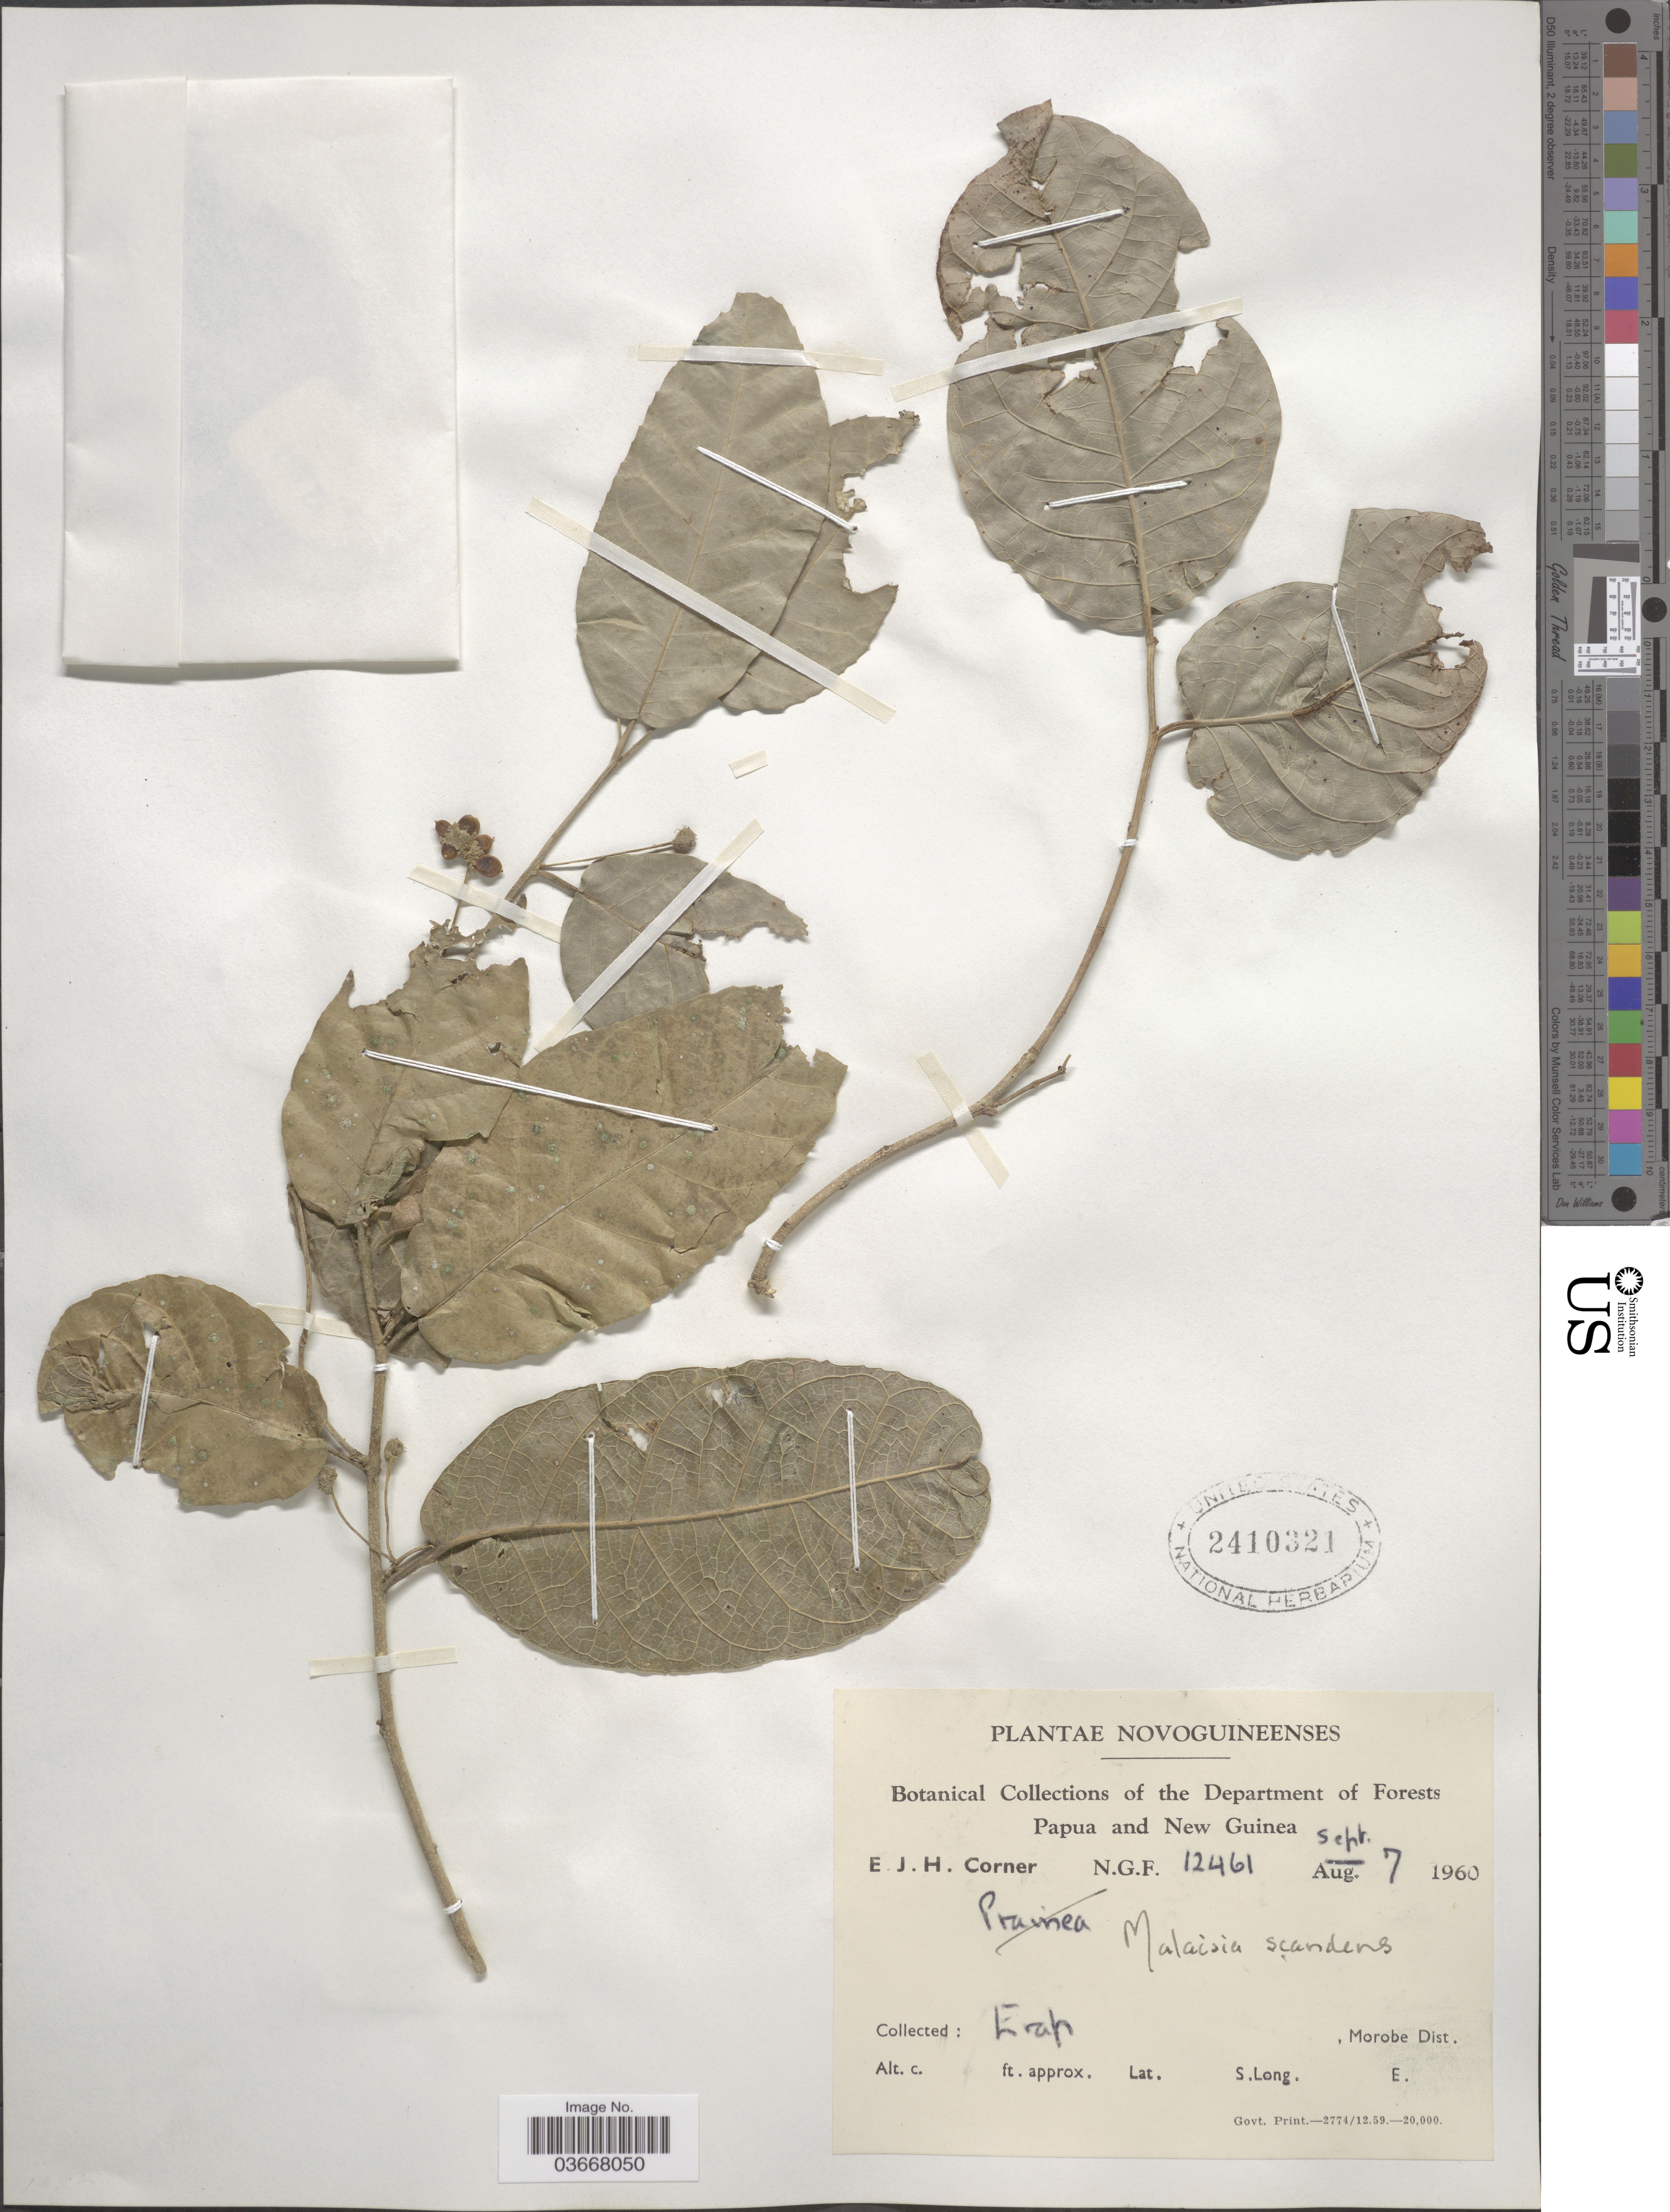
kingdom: Plantae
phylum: Tracheophyta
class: Magnoliopsida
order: Rosales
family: Moraceae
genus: Malaisia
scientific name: Malaisia scandens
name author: (Lour.) Planch.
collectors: E. Corner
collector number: N.G.F.12461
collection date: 1960-08-07/1960-09-07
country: Papua New Guinea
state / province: Morobe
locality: Papua and New Guinea. Erap, Morobe Dist.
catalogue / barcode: US 2410321